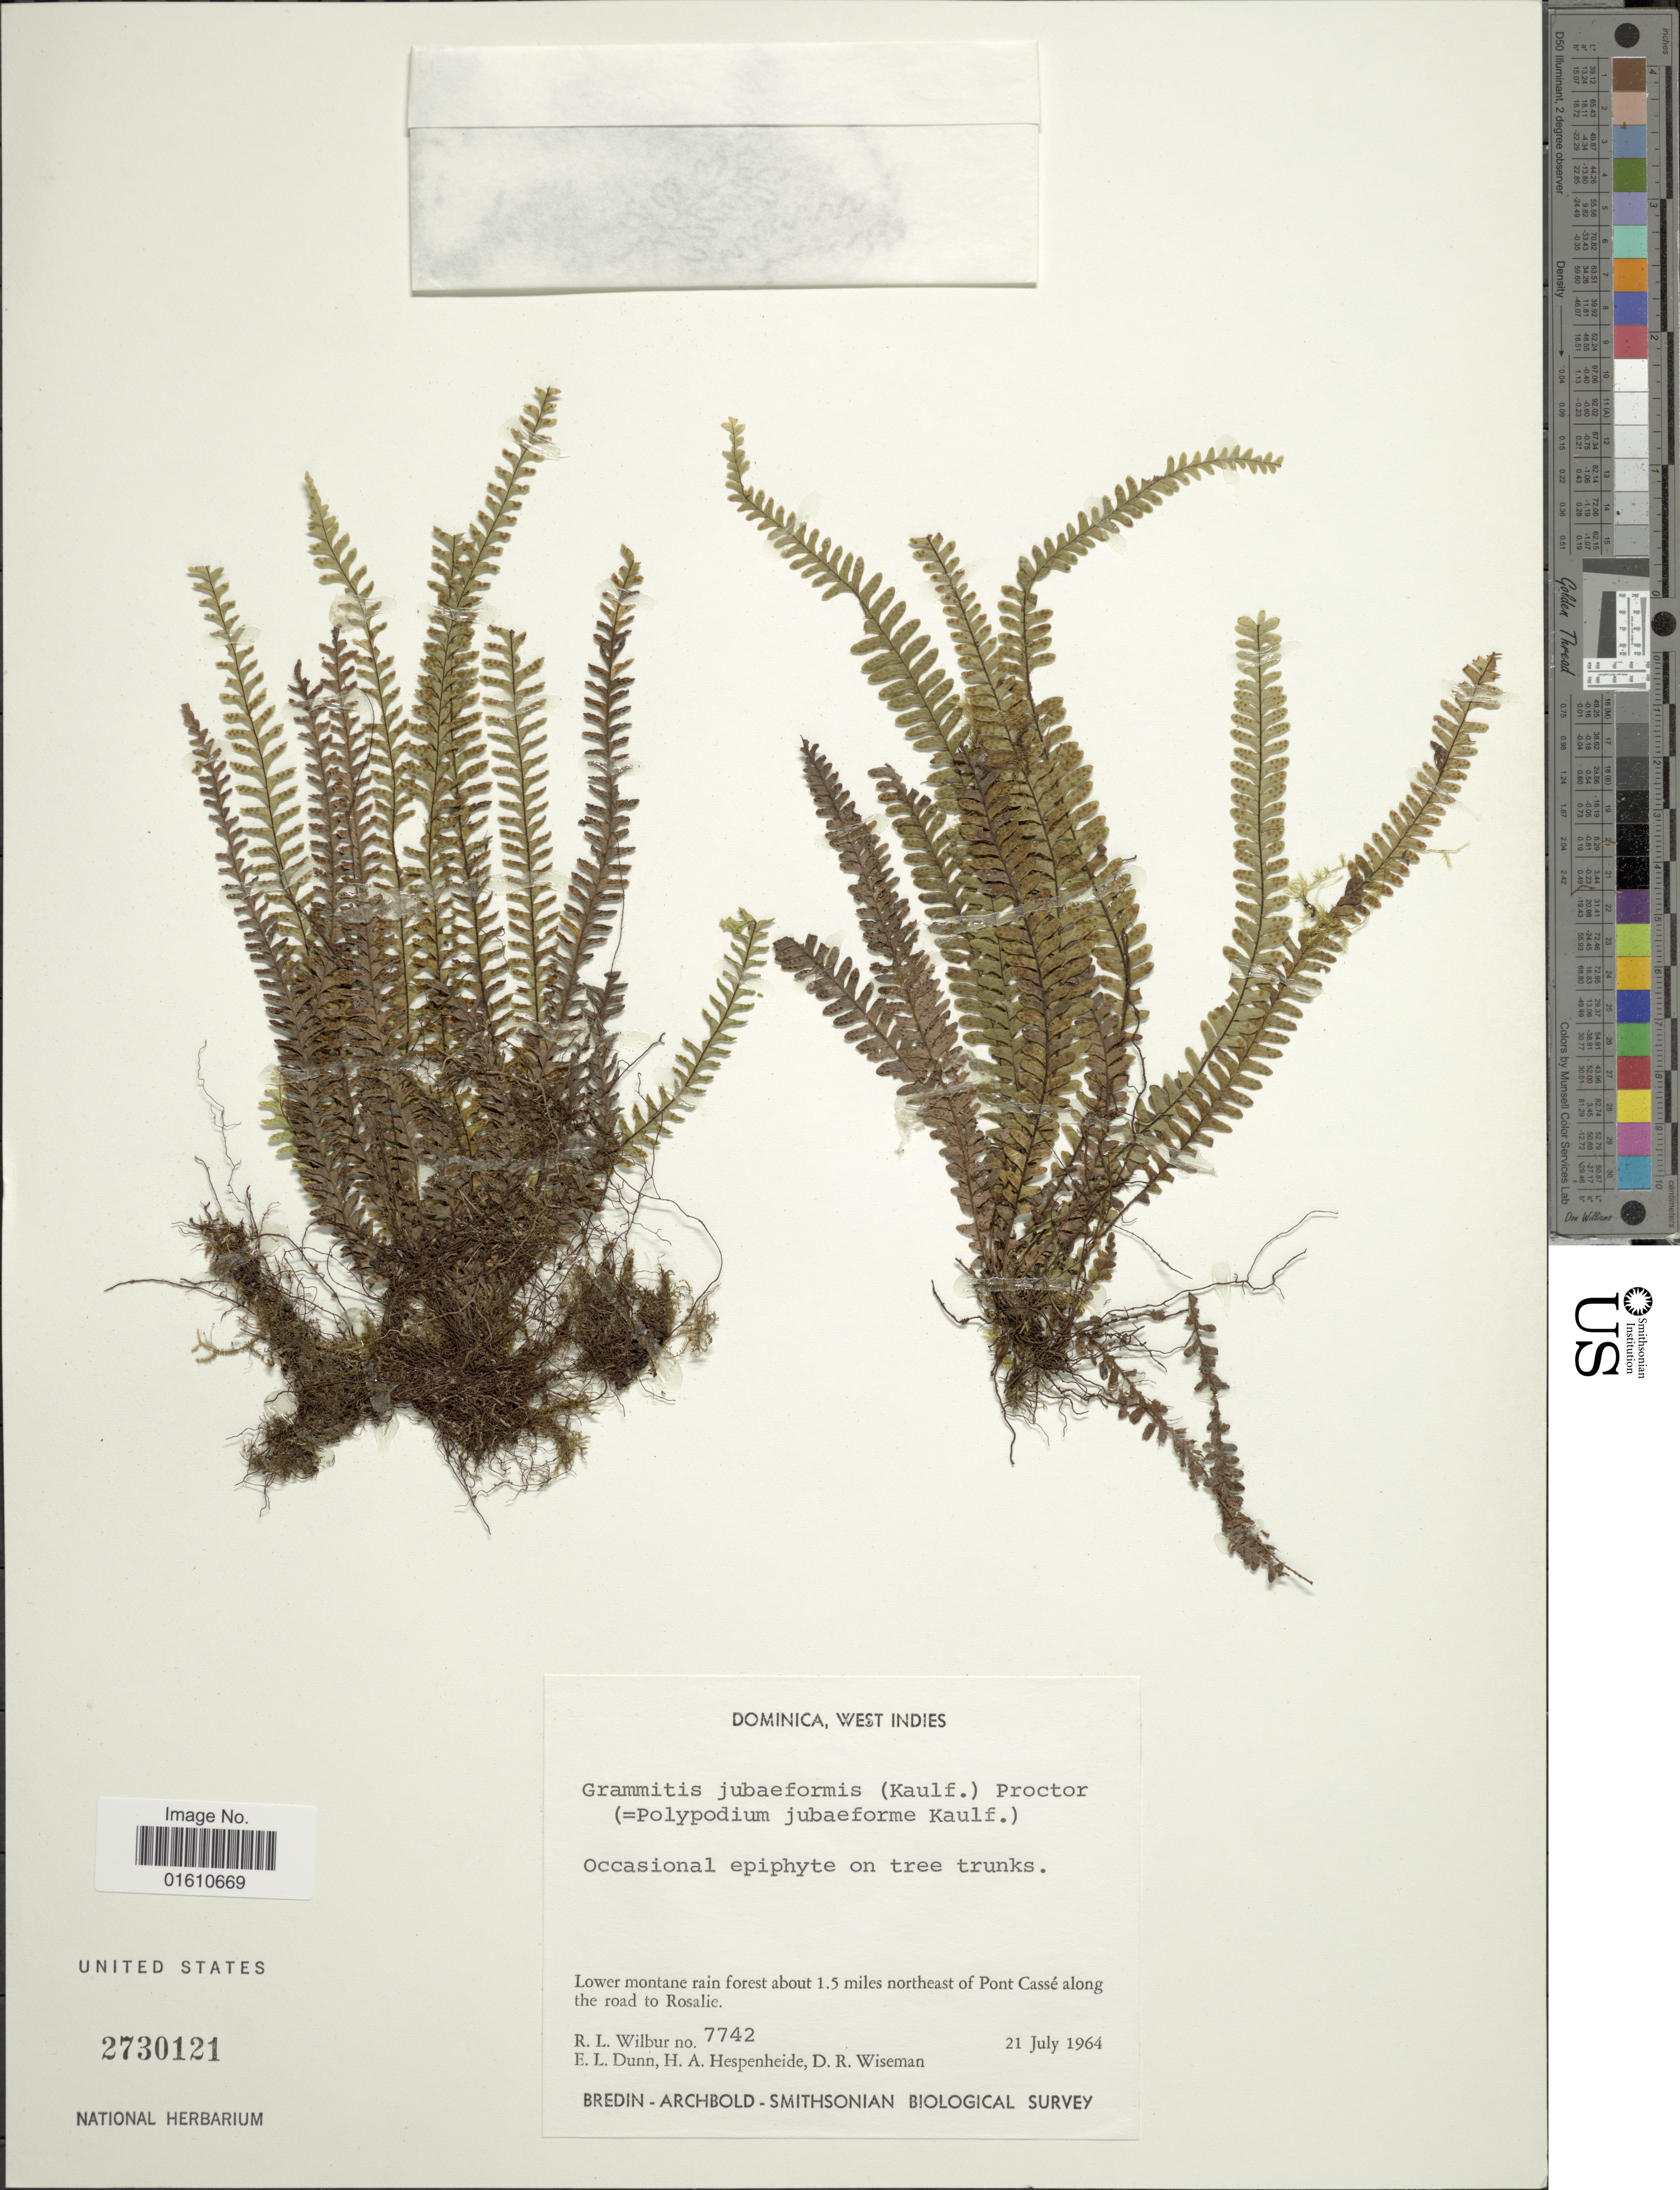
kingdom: Plantae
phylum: Tracheophyta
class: Polypodiopsida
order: Polypodiales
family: Polypodiaceae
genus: Lellingeria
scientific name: Lellingeria suspensa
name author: (L.) A.R. Sm. & R.C. Moran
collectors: R. L. Wilbur, E. Dunn, H. A. Hespenheide & D. R. Wiseman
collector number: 7742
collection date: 1964-07-21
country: Dominica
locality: Dominica, West Indies, lower montane rain forest about 1.5 miles northeast op Pont Casse along the road to Rosalie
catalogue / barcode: US 2730121